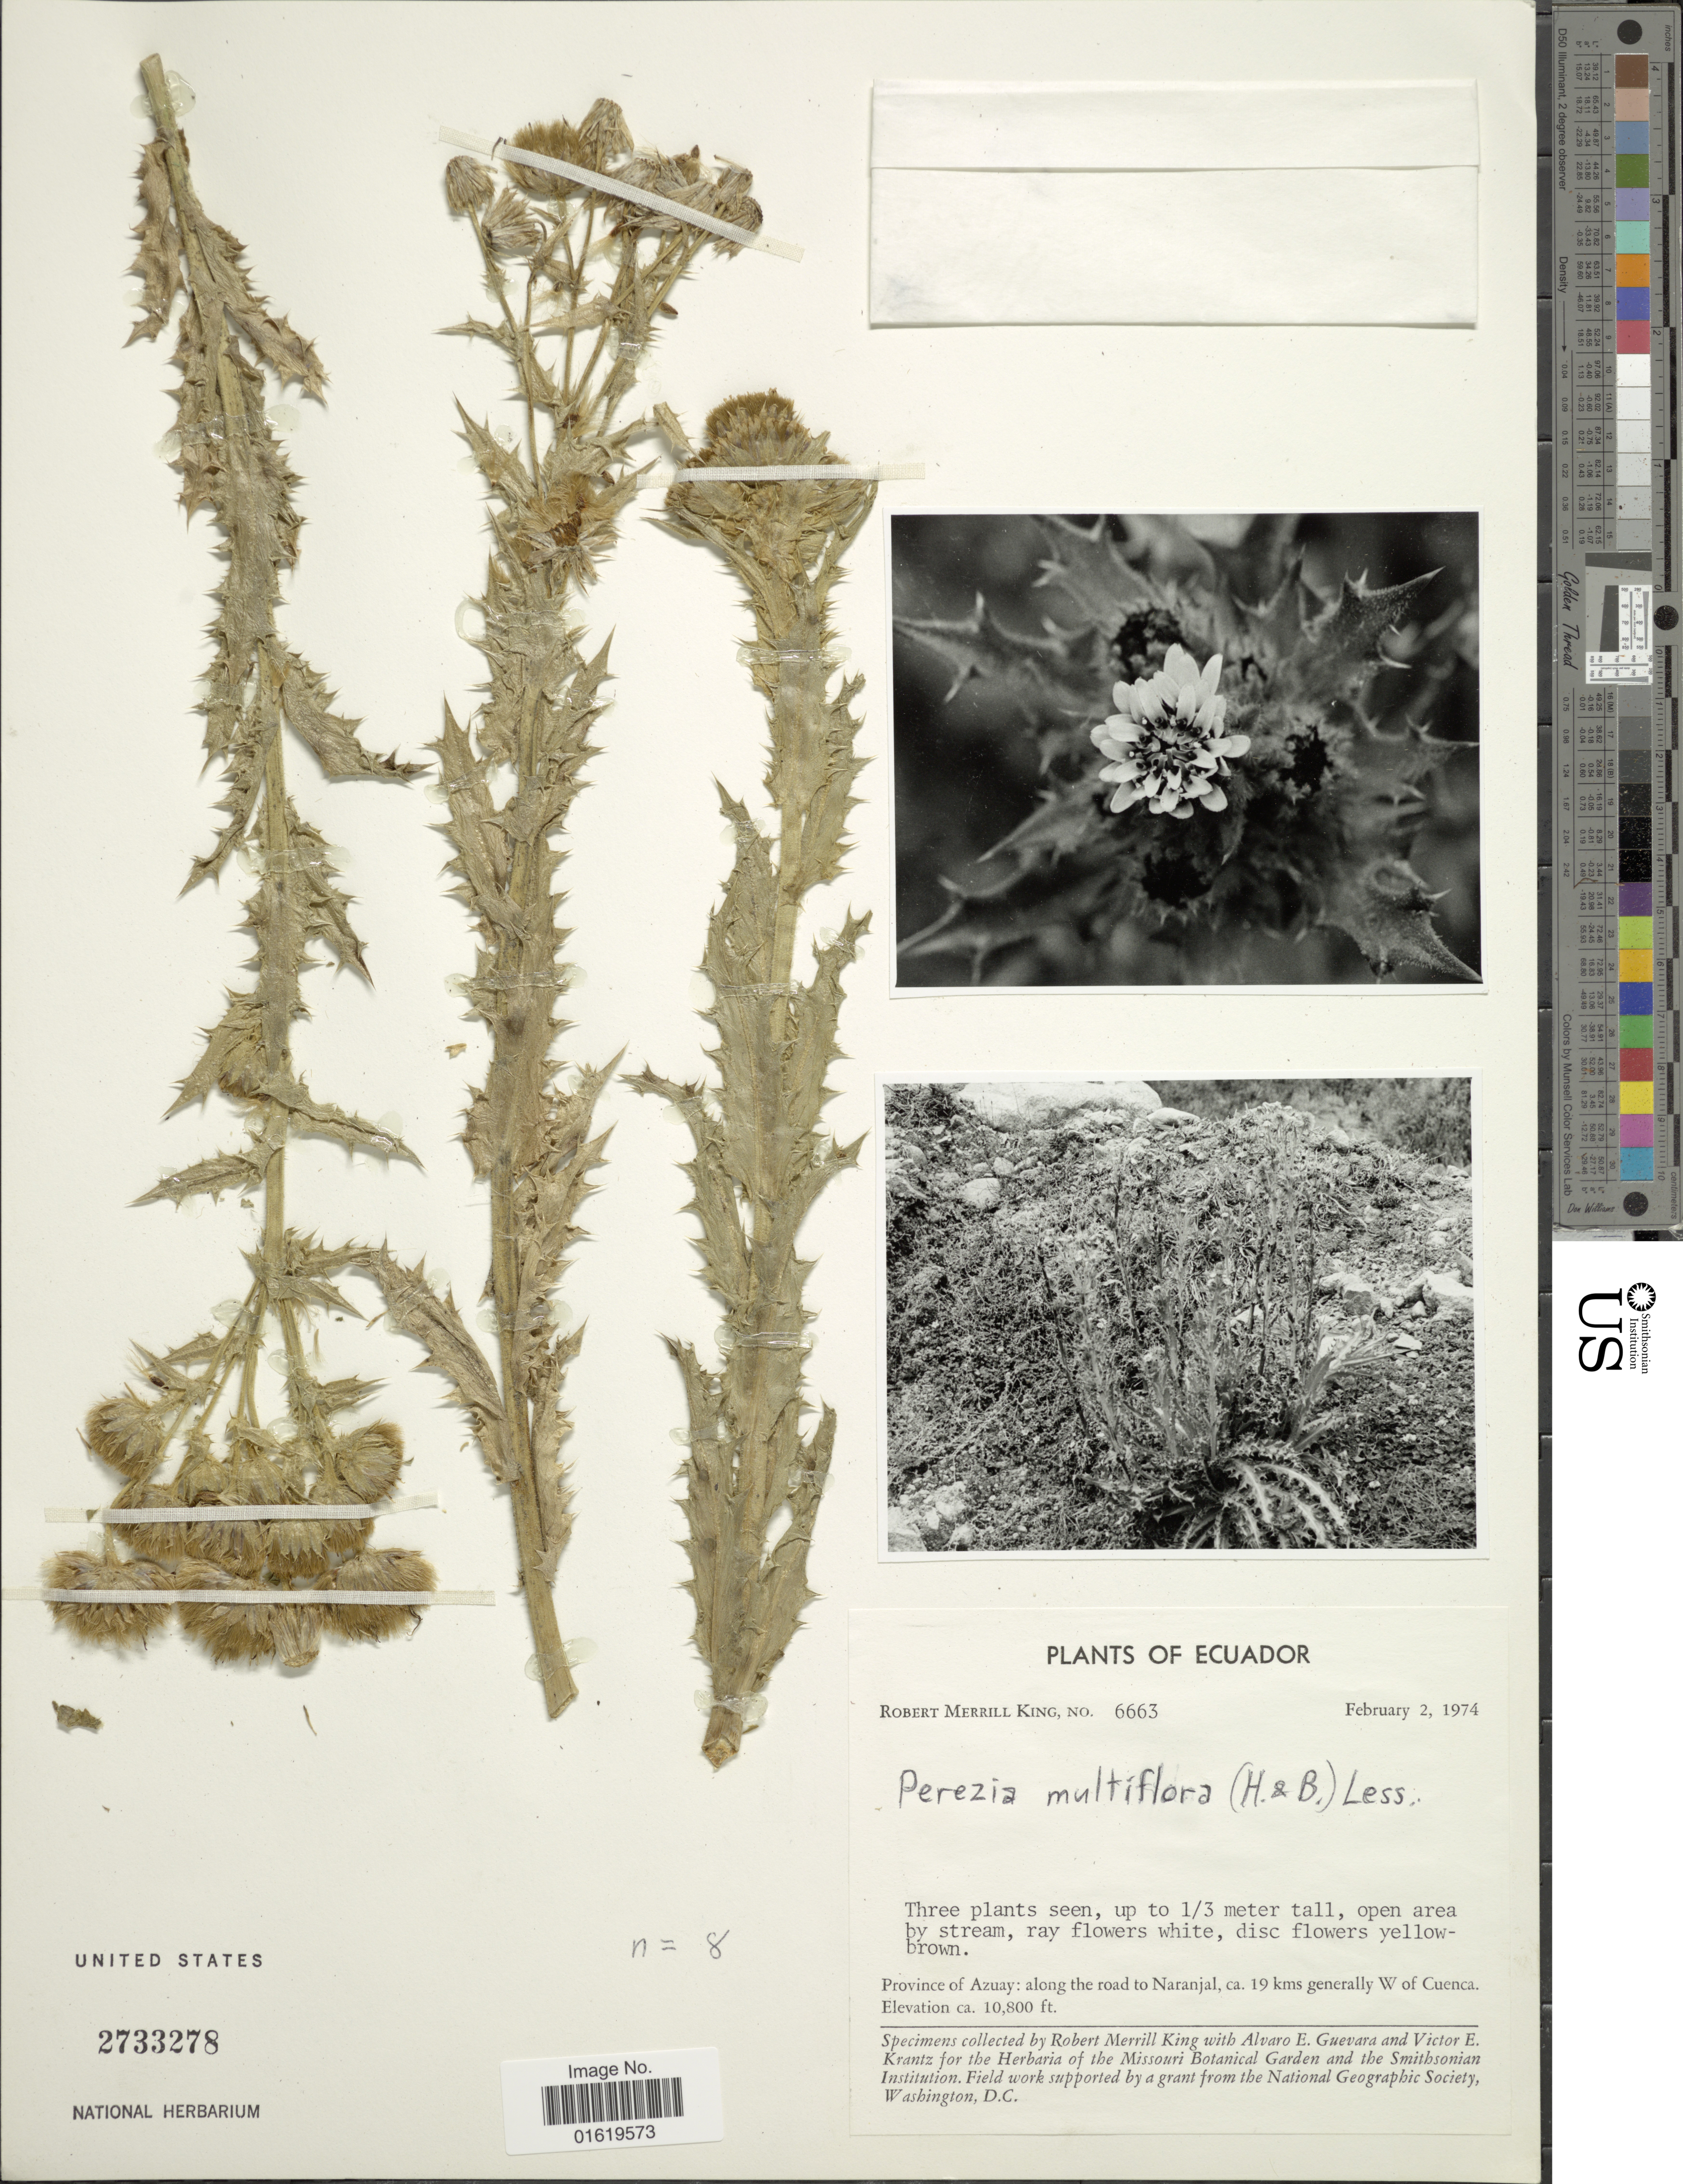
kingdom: Plantae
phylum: Tracheophyta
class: Magnoliopsida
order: Asterales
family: Asteraceae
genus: Perezia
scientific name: Perezia multiflora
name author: Less.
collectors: R. M. King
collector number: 6663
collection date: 1974-02-02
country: Ecuador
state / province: Azuay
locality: Province of Azuay: along the road to Naranjal, ca. 19 kms generally W of Cuenca.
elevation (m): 3292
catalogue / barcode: US 2733278